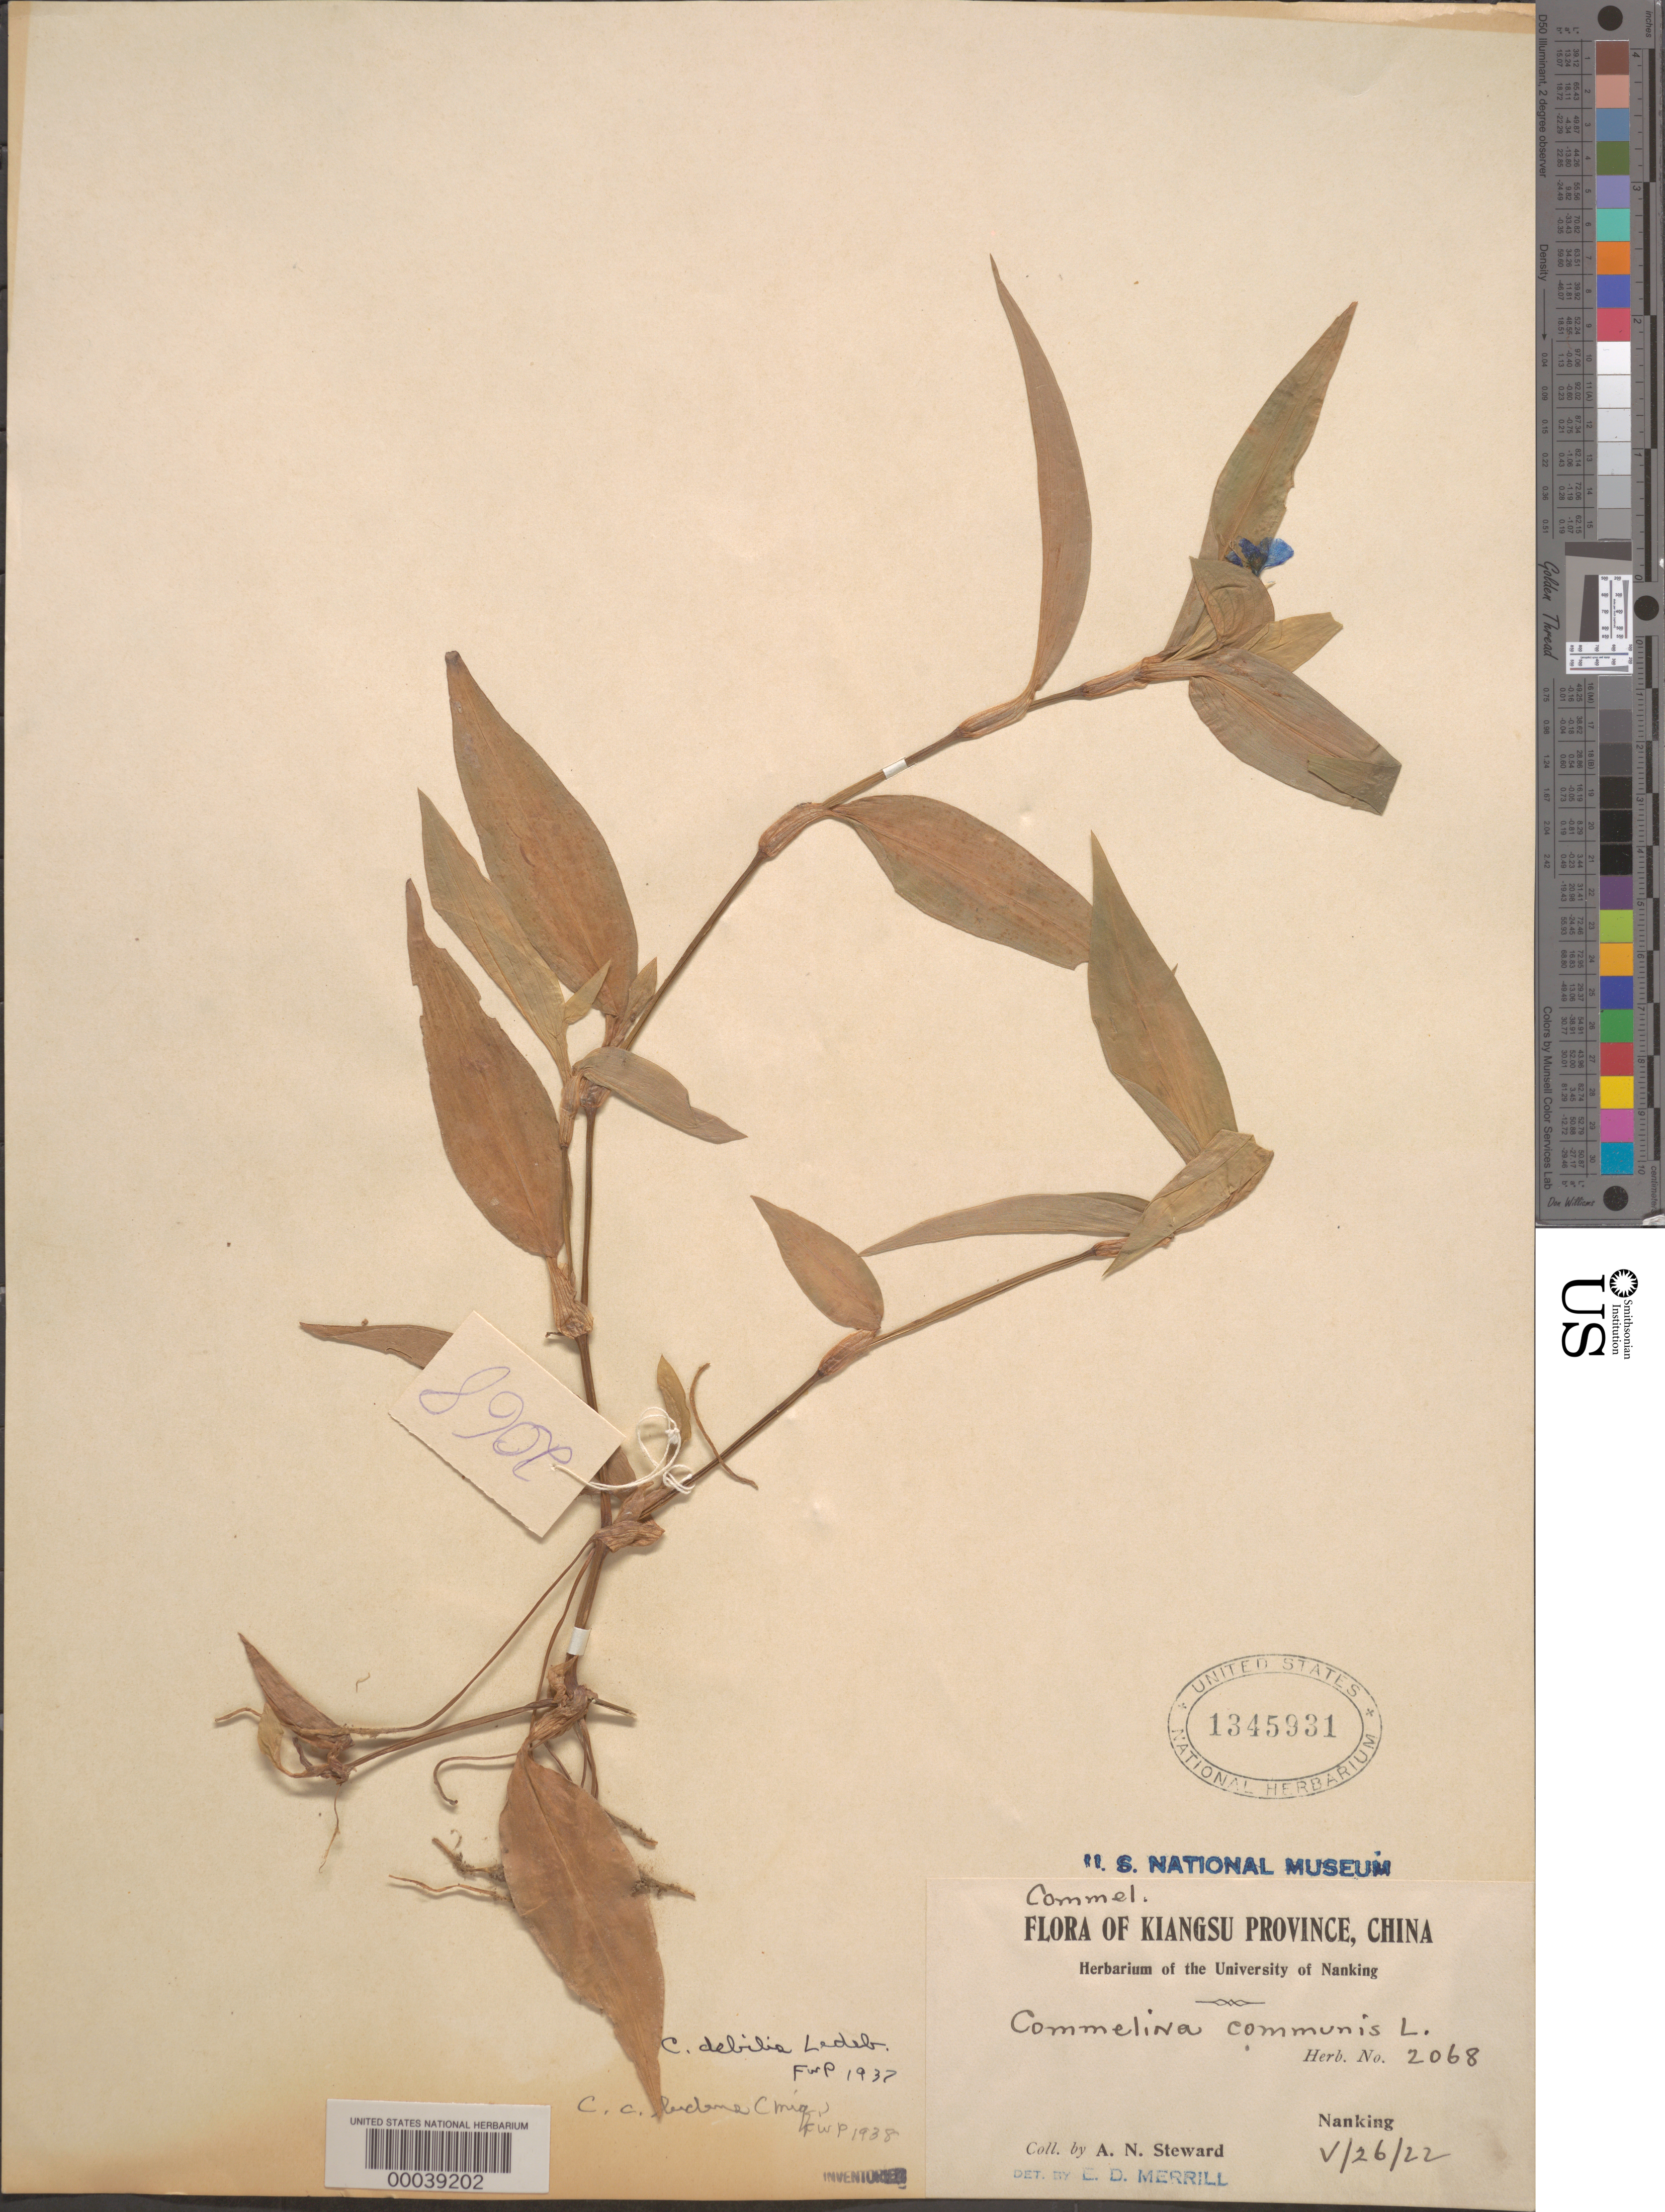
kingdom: Plantae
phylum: Tracheophyta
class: Liliopsida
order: Commelinales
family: Commelinaceae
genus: Commelina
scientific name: Commelina communis var. ludens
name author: (Miq.) C.B. Clarke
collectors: A. N. Steward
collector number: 2068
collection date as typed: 26 May 1922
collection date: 1922-05-26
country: China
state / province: Jiangsu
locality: Nanking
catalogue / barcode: US 1345931